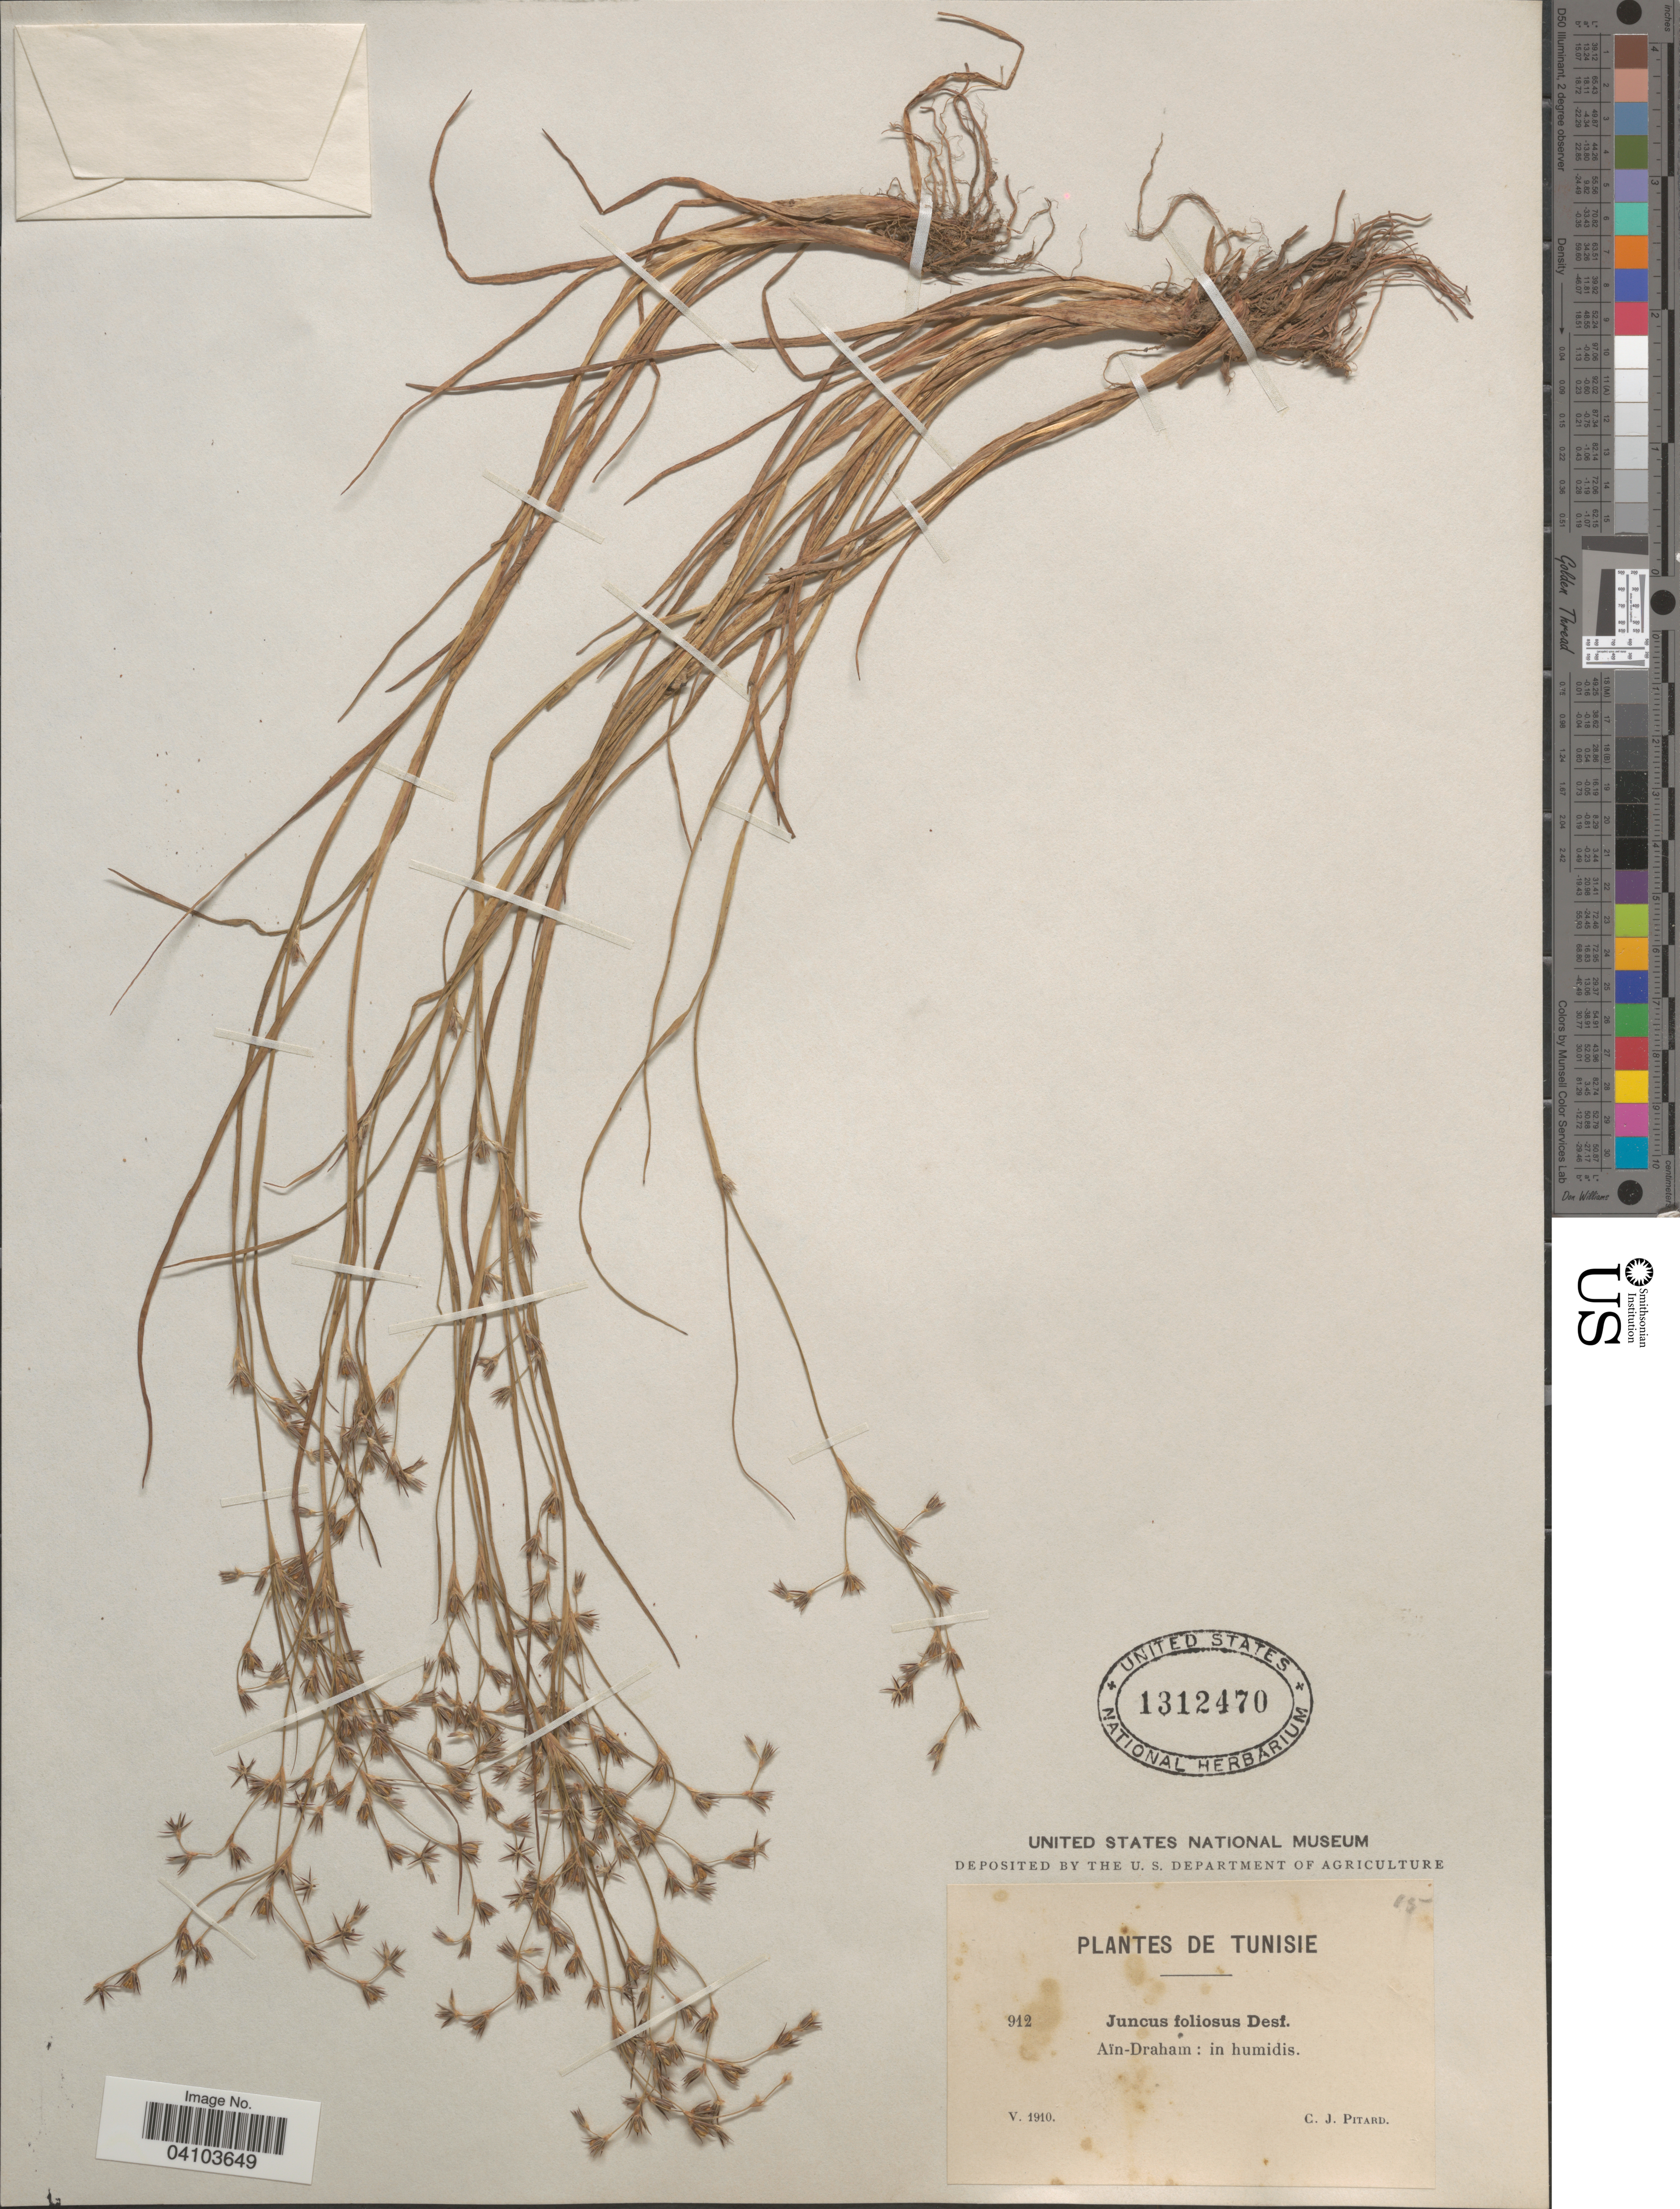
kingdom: Plantae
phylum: Tracheophyta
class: Liliopsida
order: Poales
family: Juncaceae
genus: Juncus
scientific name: Juncus foliosus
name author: Desf.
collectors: C. Pitard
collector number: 912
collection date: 1910-05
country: Tunisia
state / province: Jendouba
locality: Aïn-Draham : in humidis.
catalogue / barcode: US 1312470